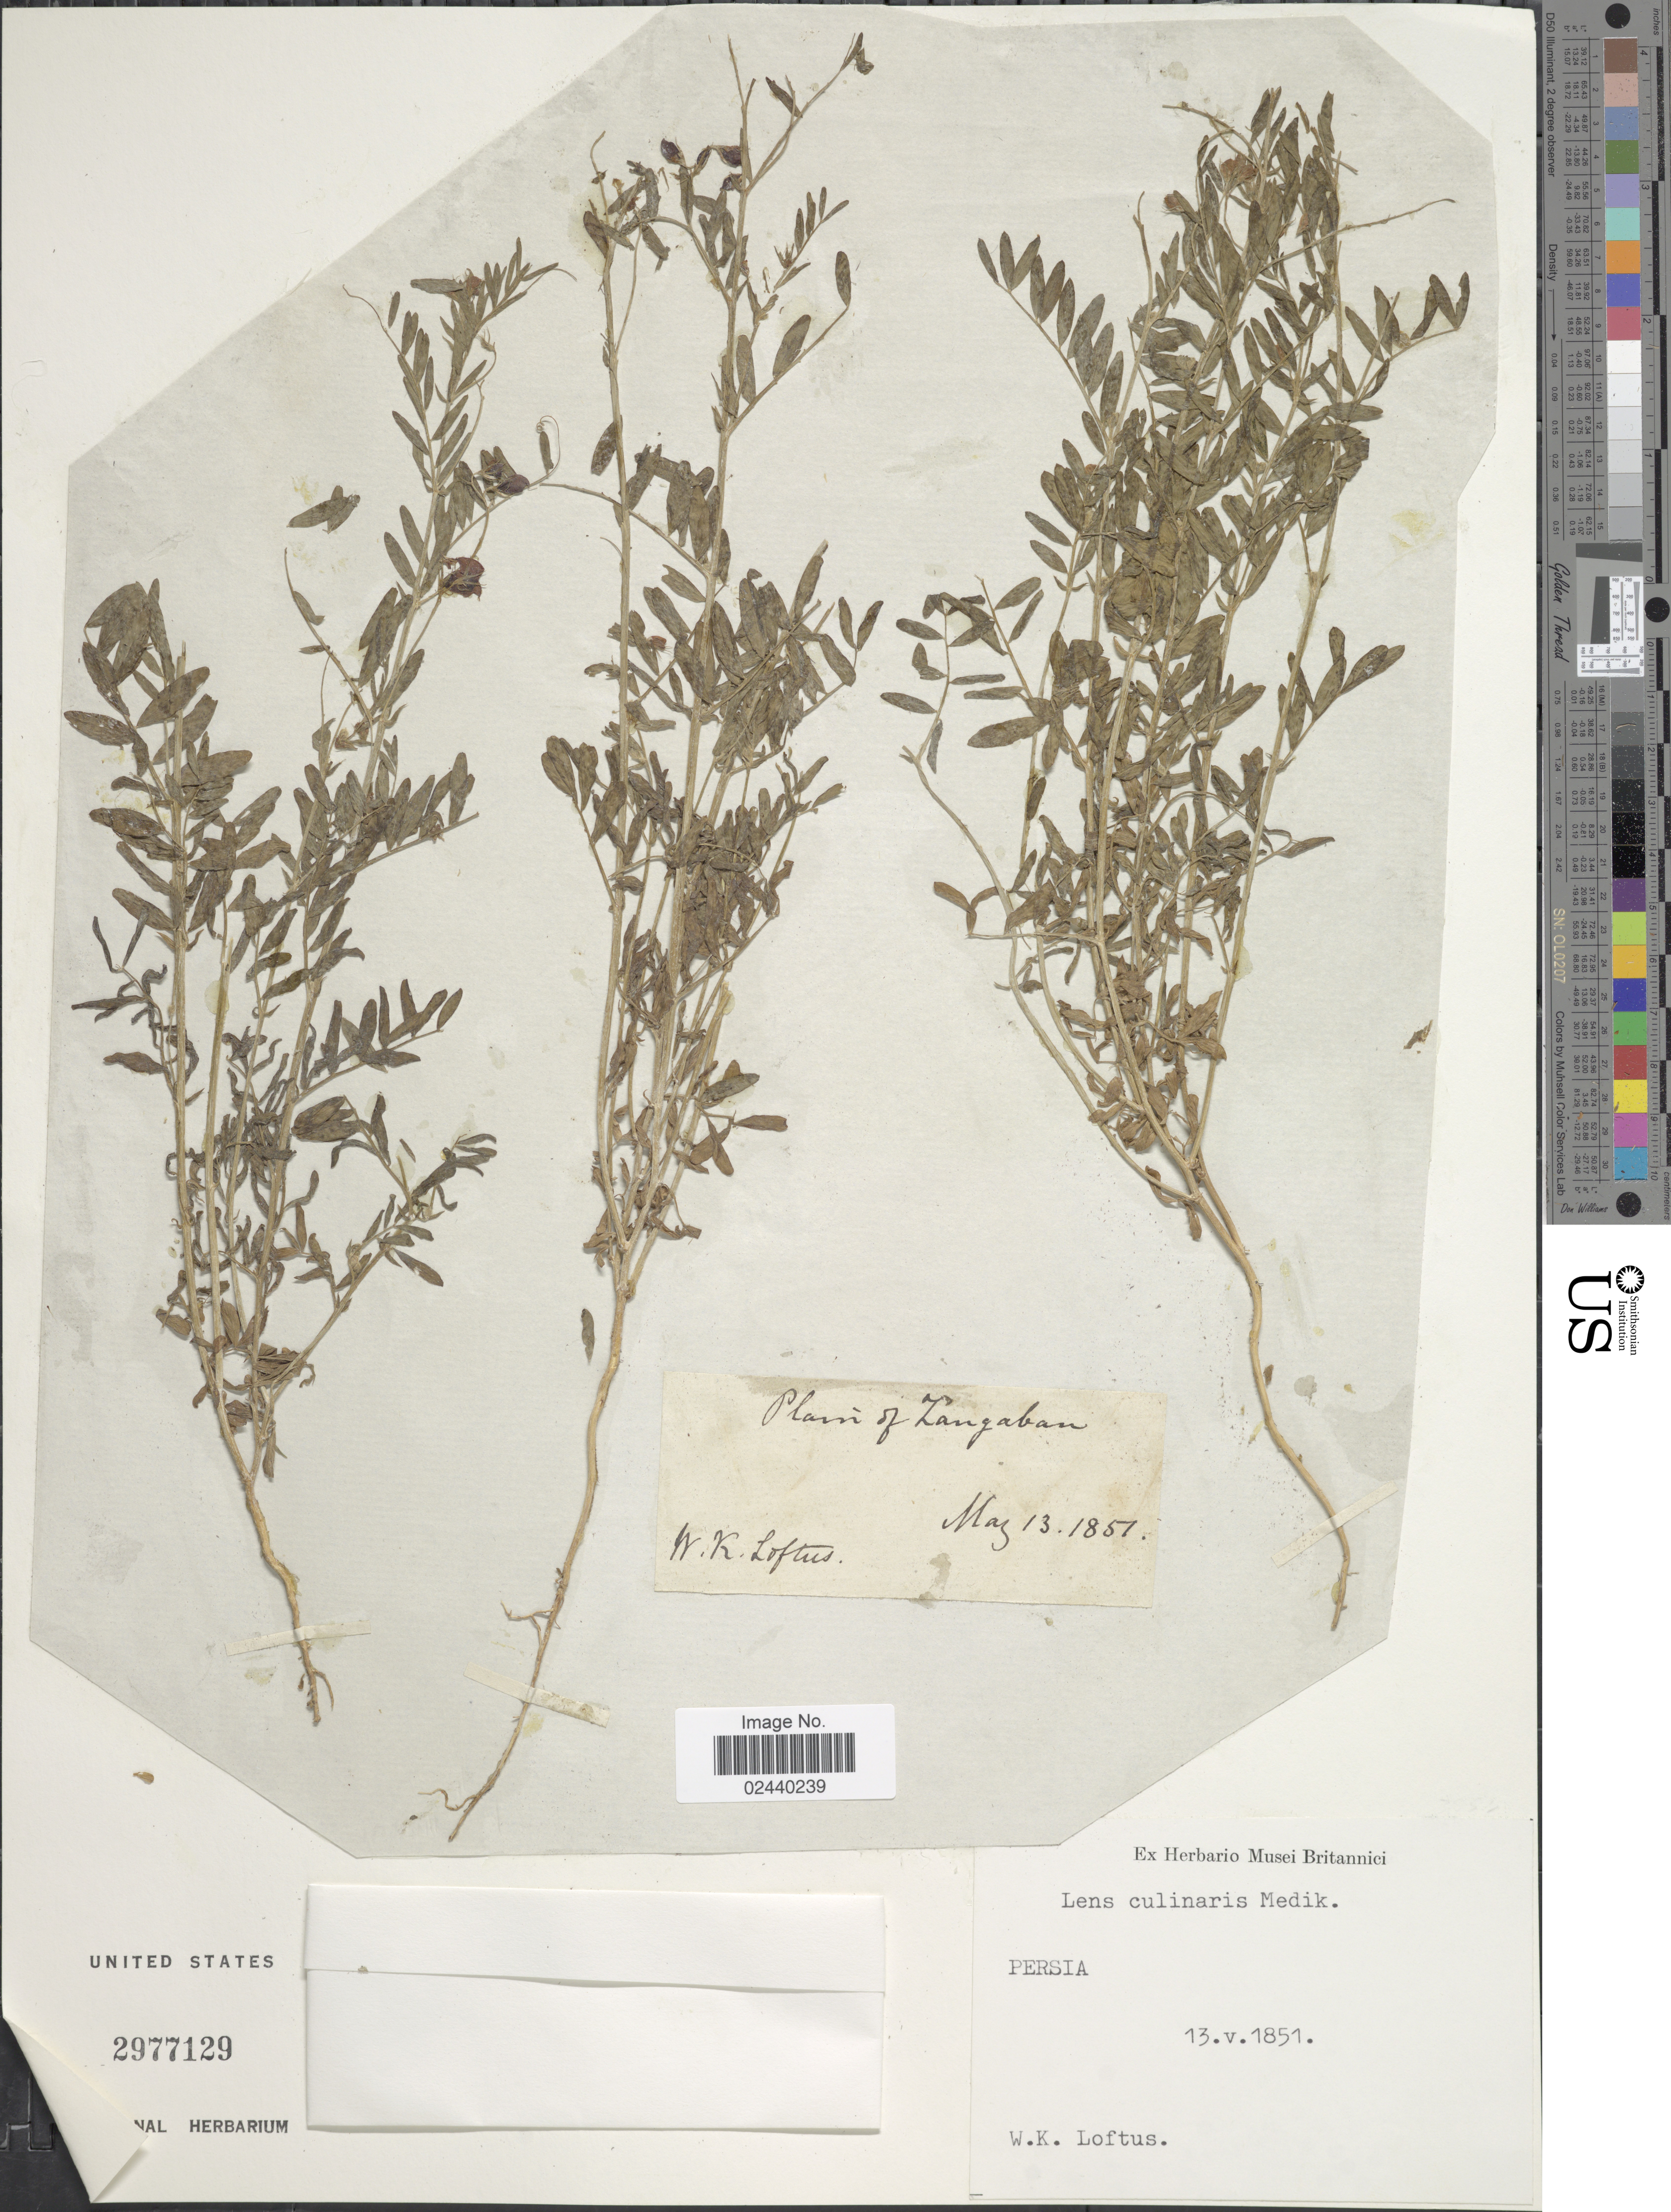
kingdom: Plantae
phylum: Tracheophyta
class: Magnoliopsida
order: Fabales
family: Fabaceae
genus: Vicia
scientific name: Vicia lens subsp. lens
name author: (L.) Coss. & Germ.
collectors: W. Loftus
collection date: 1851-05-13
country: Iran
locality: Persia, Zangaban.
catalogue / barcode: US 2977129